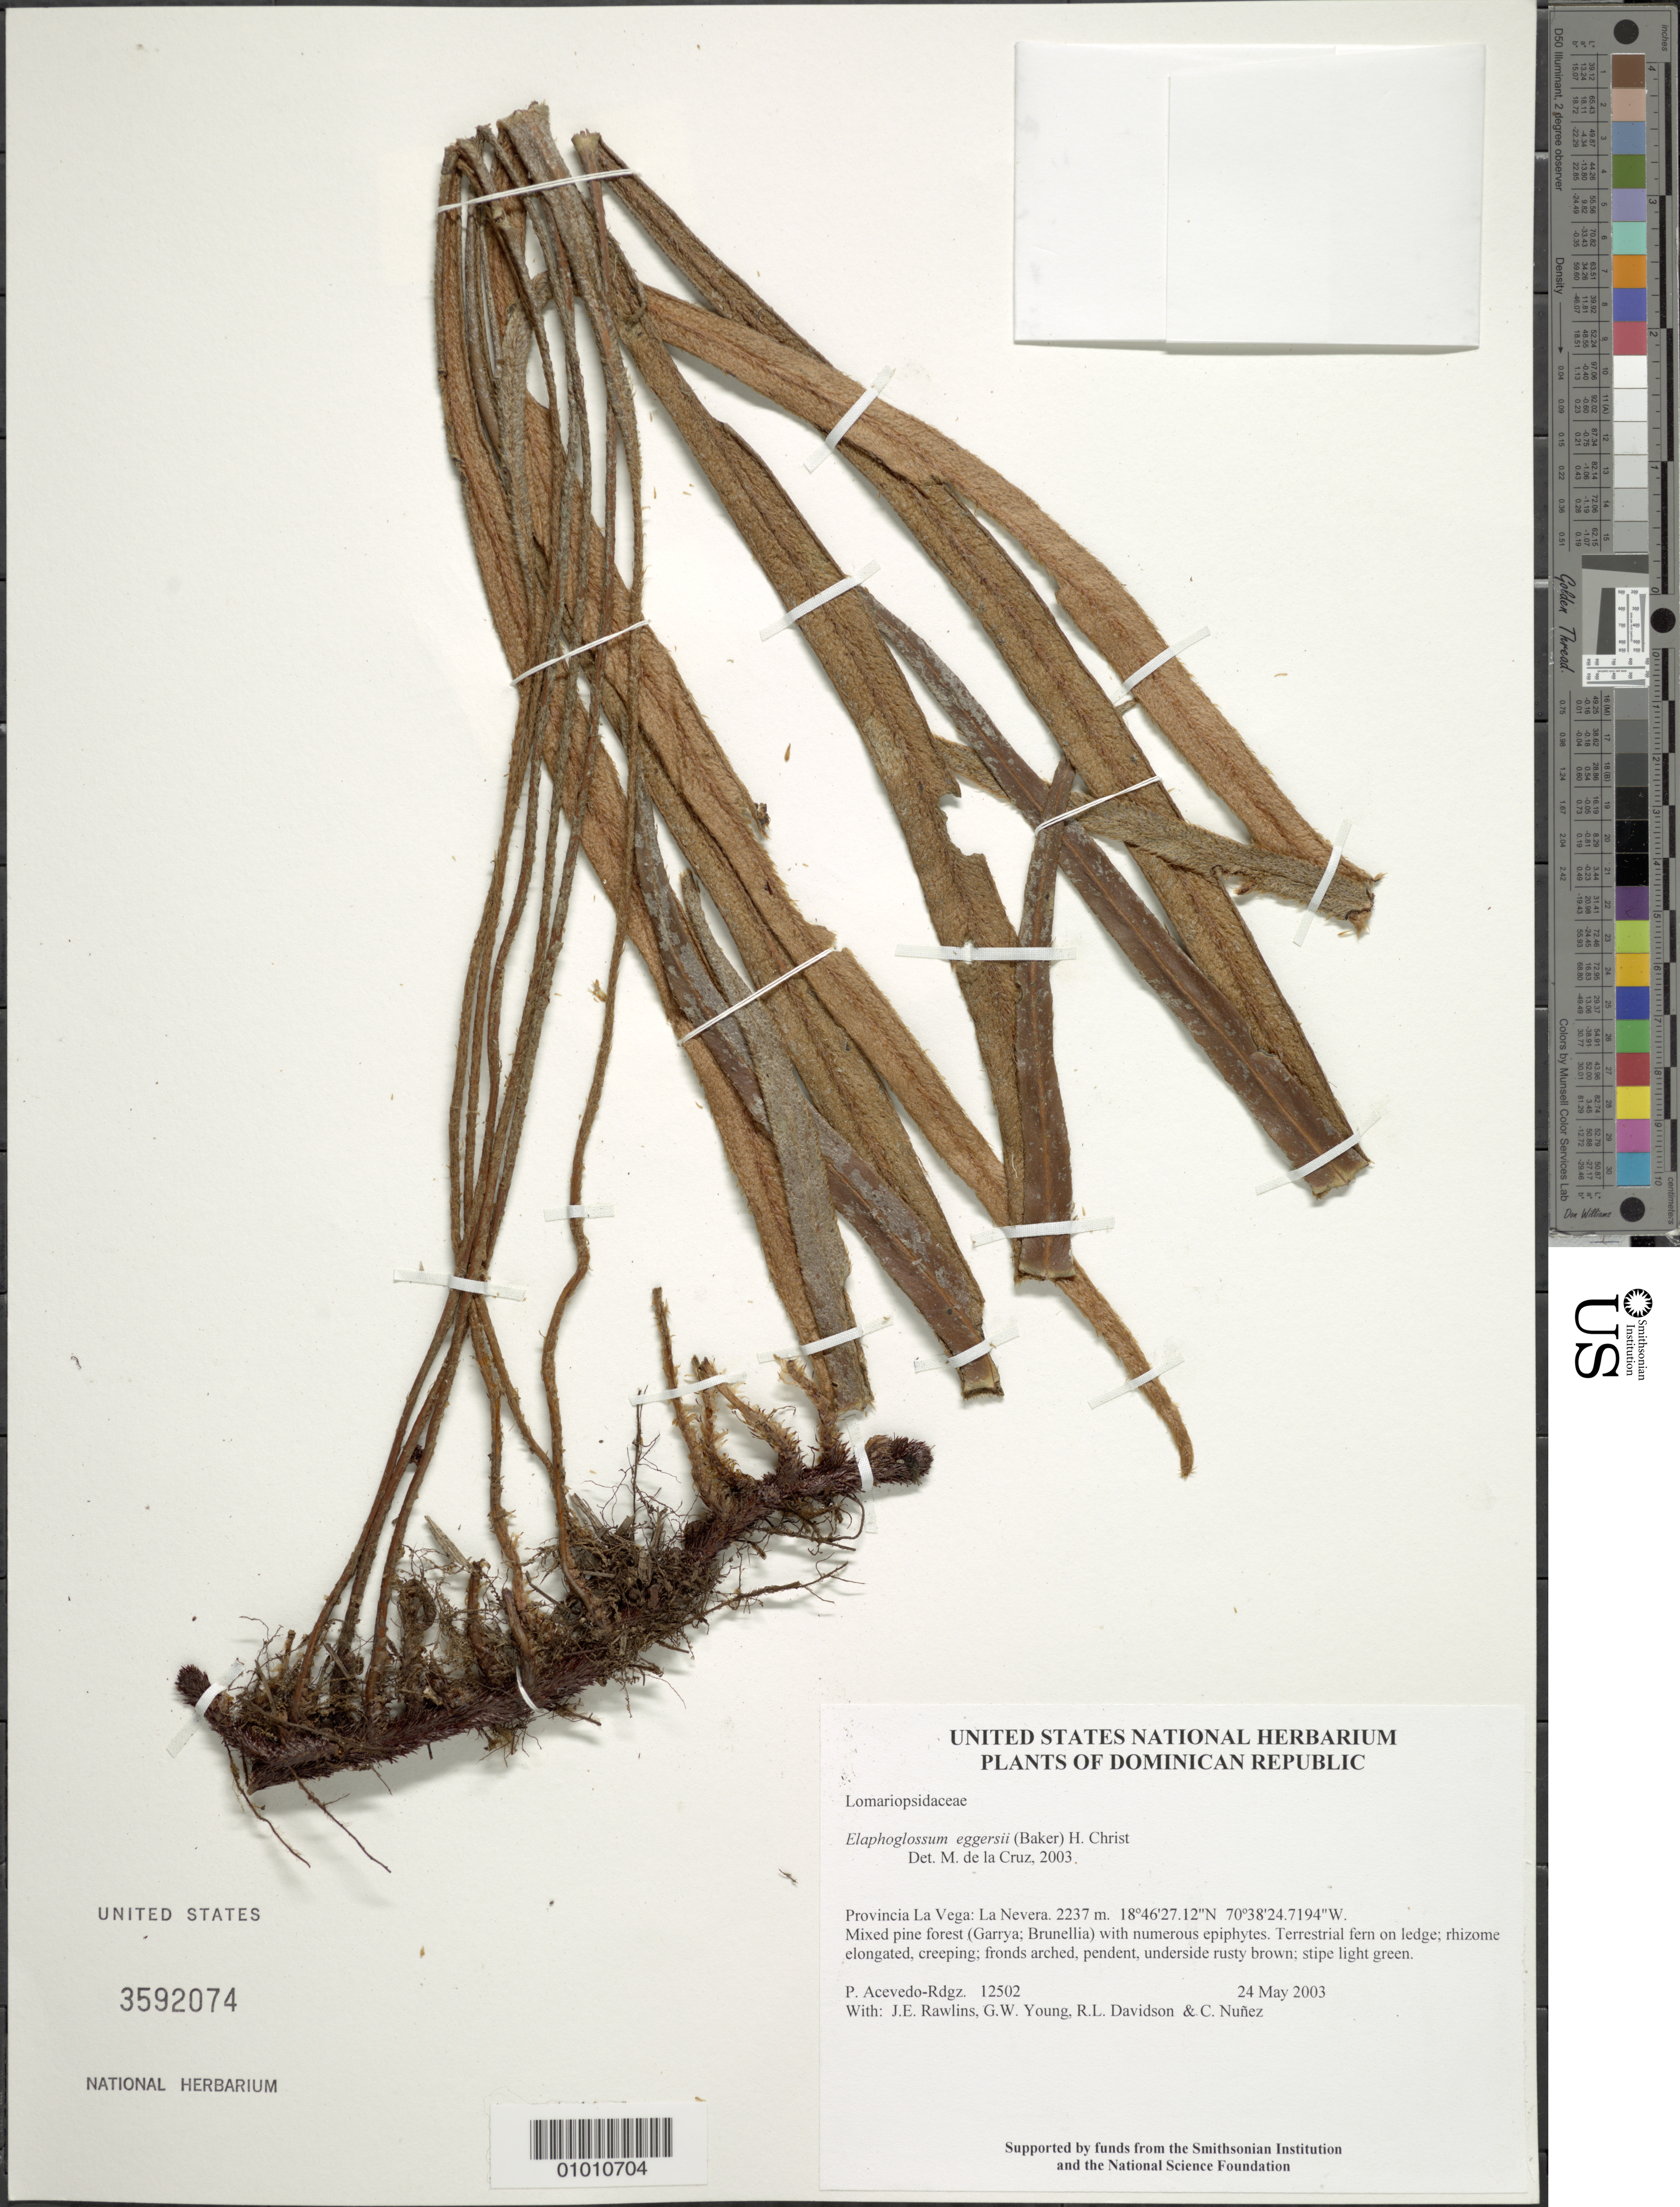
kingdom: Plantae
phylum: Tracheophyta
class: Polypodiopsida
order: Polypodiales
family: Dryopteridaceae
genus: Elaphoglossum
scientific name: Elaphoglossum eggersii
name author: (Baker) Christ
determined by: de la Cruz, M.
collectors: P. Acevedo-Rodr., J. Rawlins, G. Young, R. Davidson & C. Nunez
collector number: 12502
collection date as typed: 24 May 2003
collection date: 2003-05-24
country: Dominican Republic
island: Hispaniola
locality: Provincia La Vega: La Nevera.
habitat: Mixed pine forest (Garrya; Brunellia) with numerous epiphytes.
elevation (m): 2237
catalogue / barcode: US 3592074